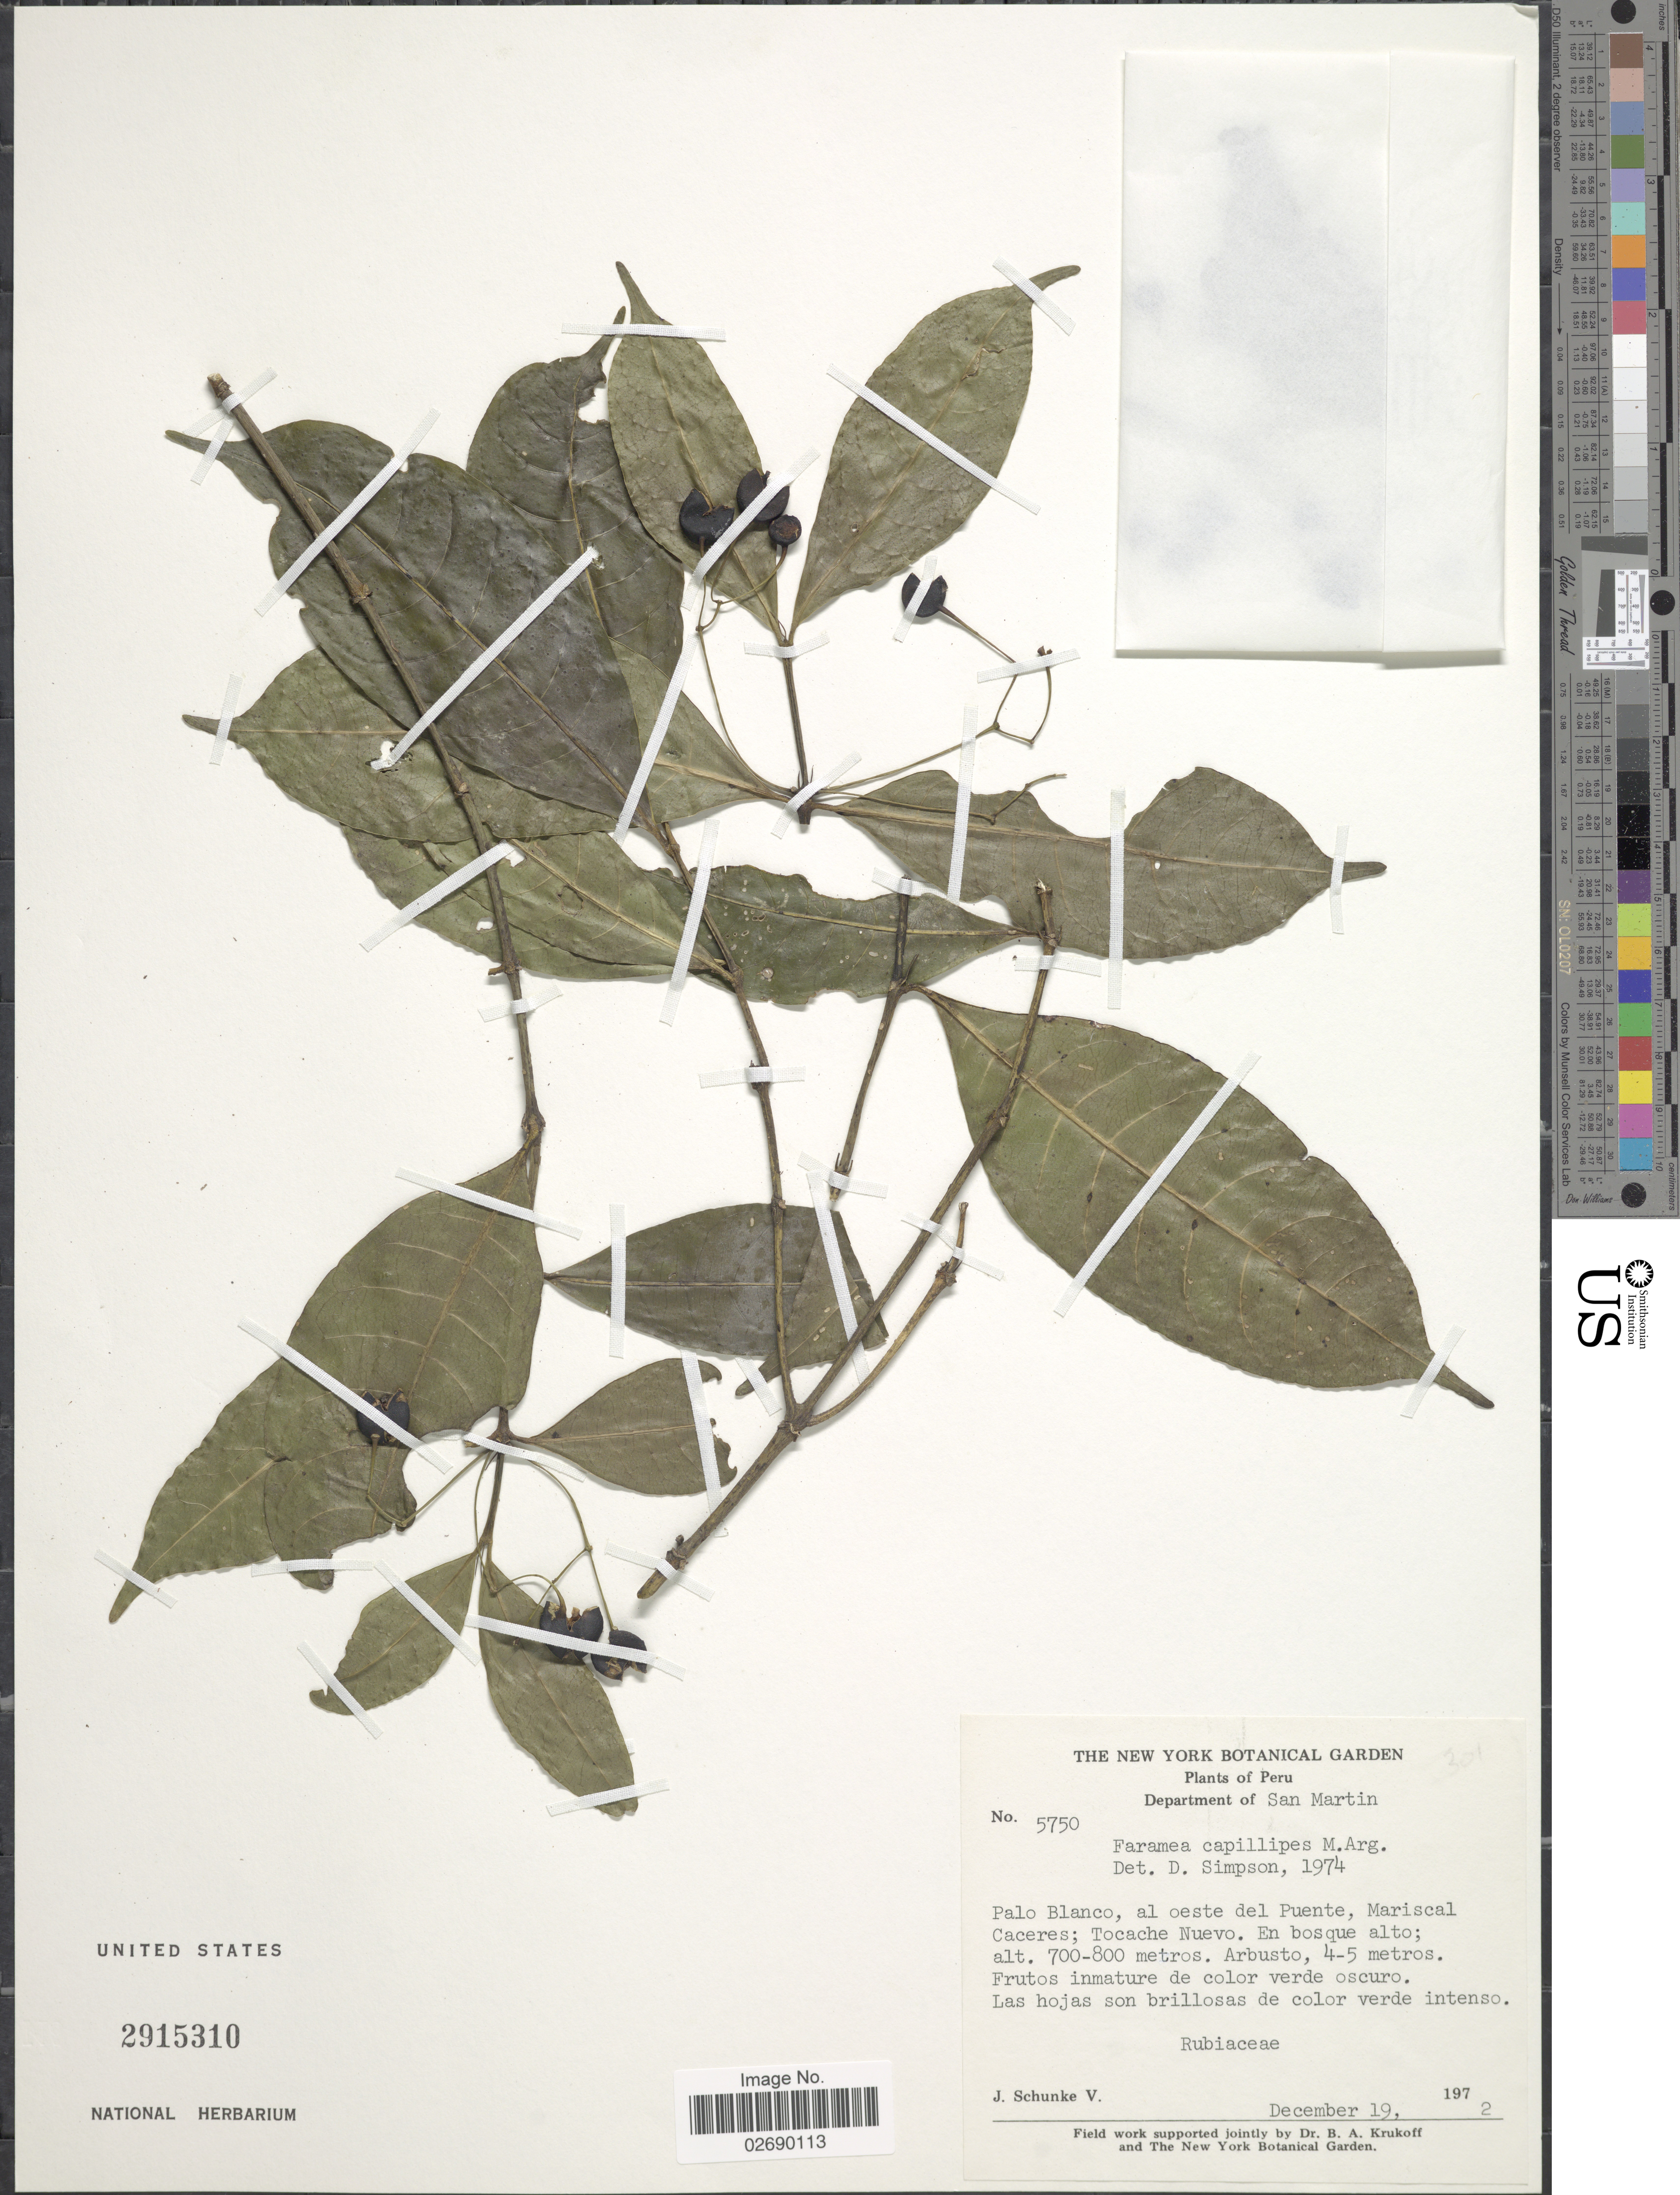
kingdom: Plantae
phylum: Tracheophyta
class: Magnoliopsida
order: Gentianales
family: Rubiaceae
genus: Faramea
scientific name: Faramea capillipes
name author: Müll. Arg.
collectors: J. Schunke Vigo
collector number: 5750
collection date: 1972-12-19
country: Peru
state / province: San Martín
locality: Palo Blanco, al oeste del Puente, Mariscal Caceres; Tocache Nuevo.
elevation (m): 700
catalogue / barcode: US 2915310